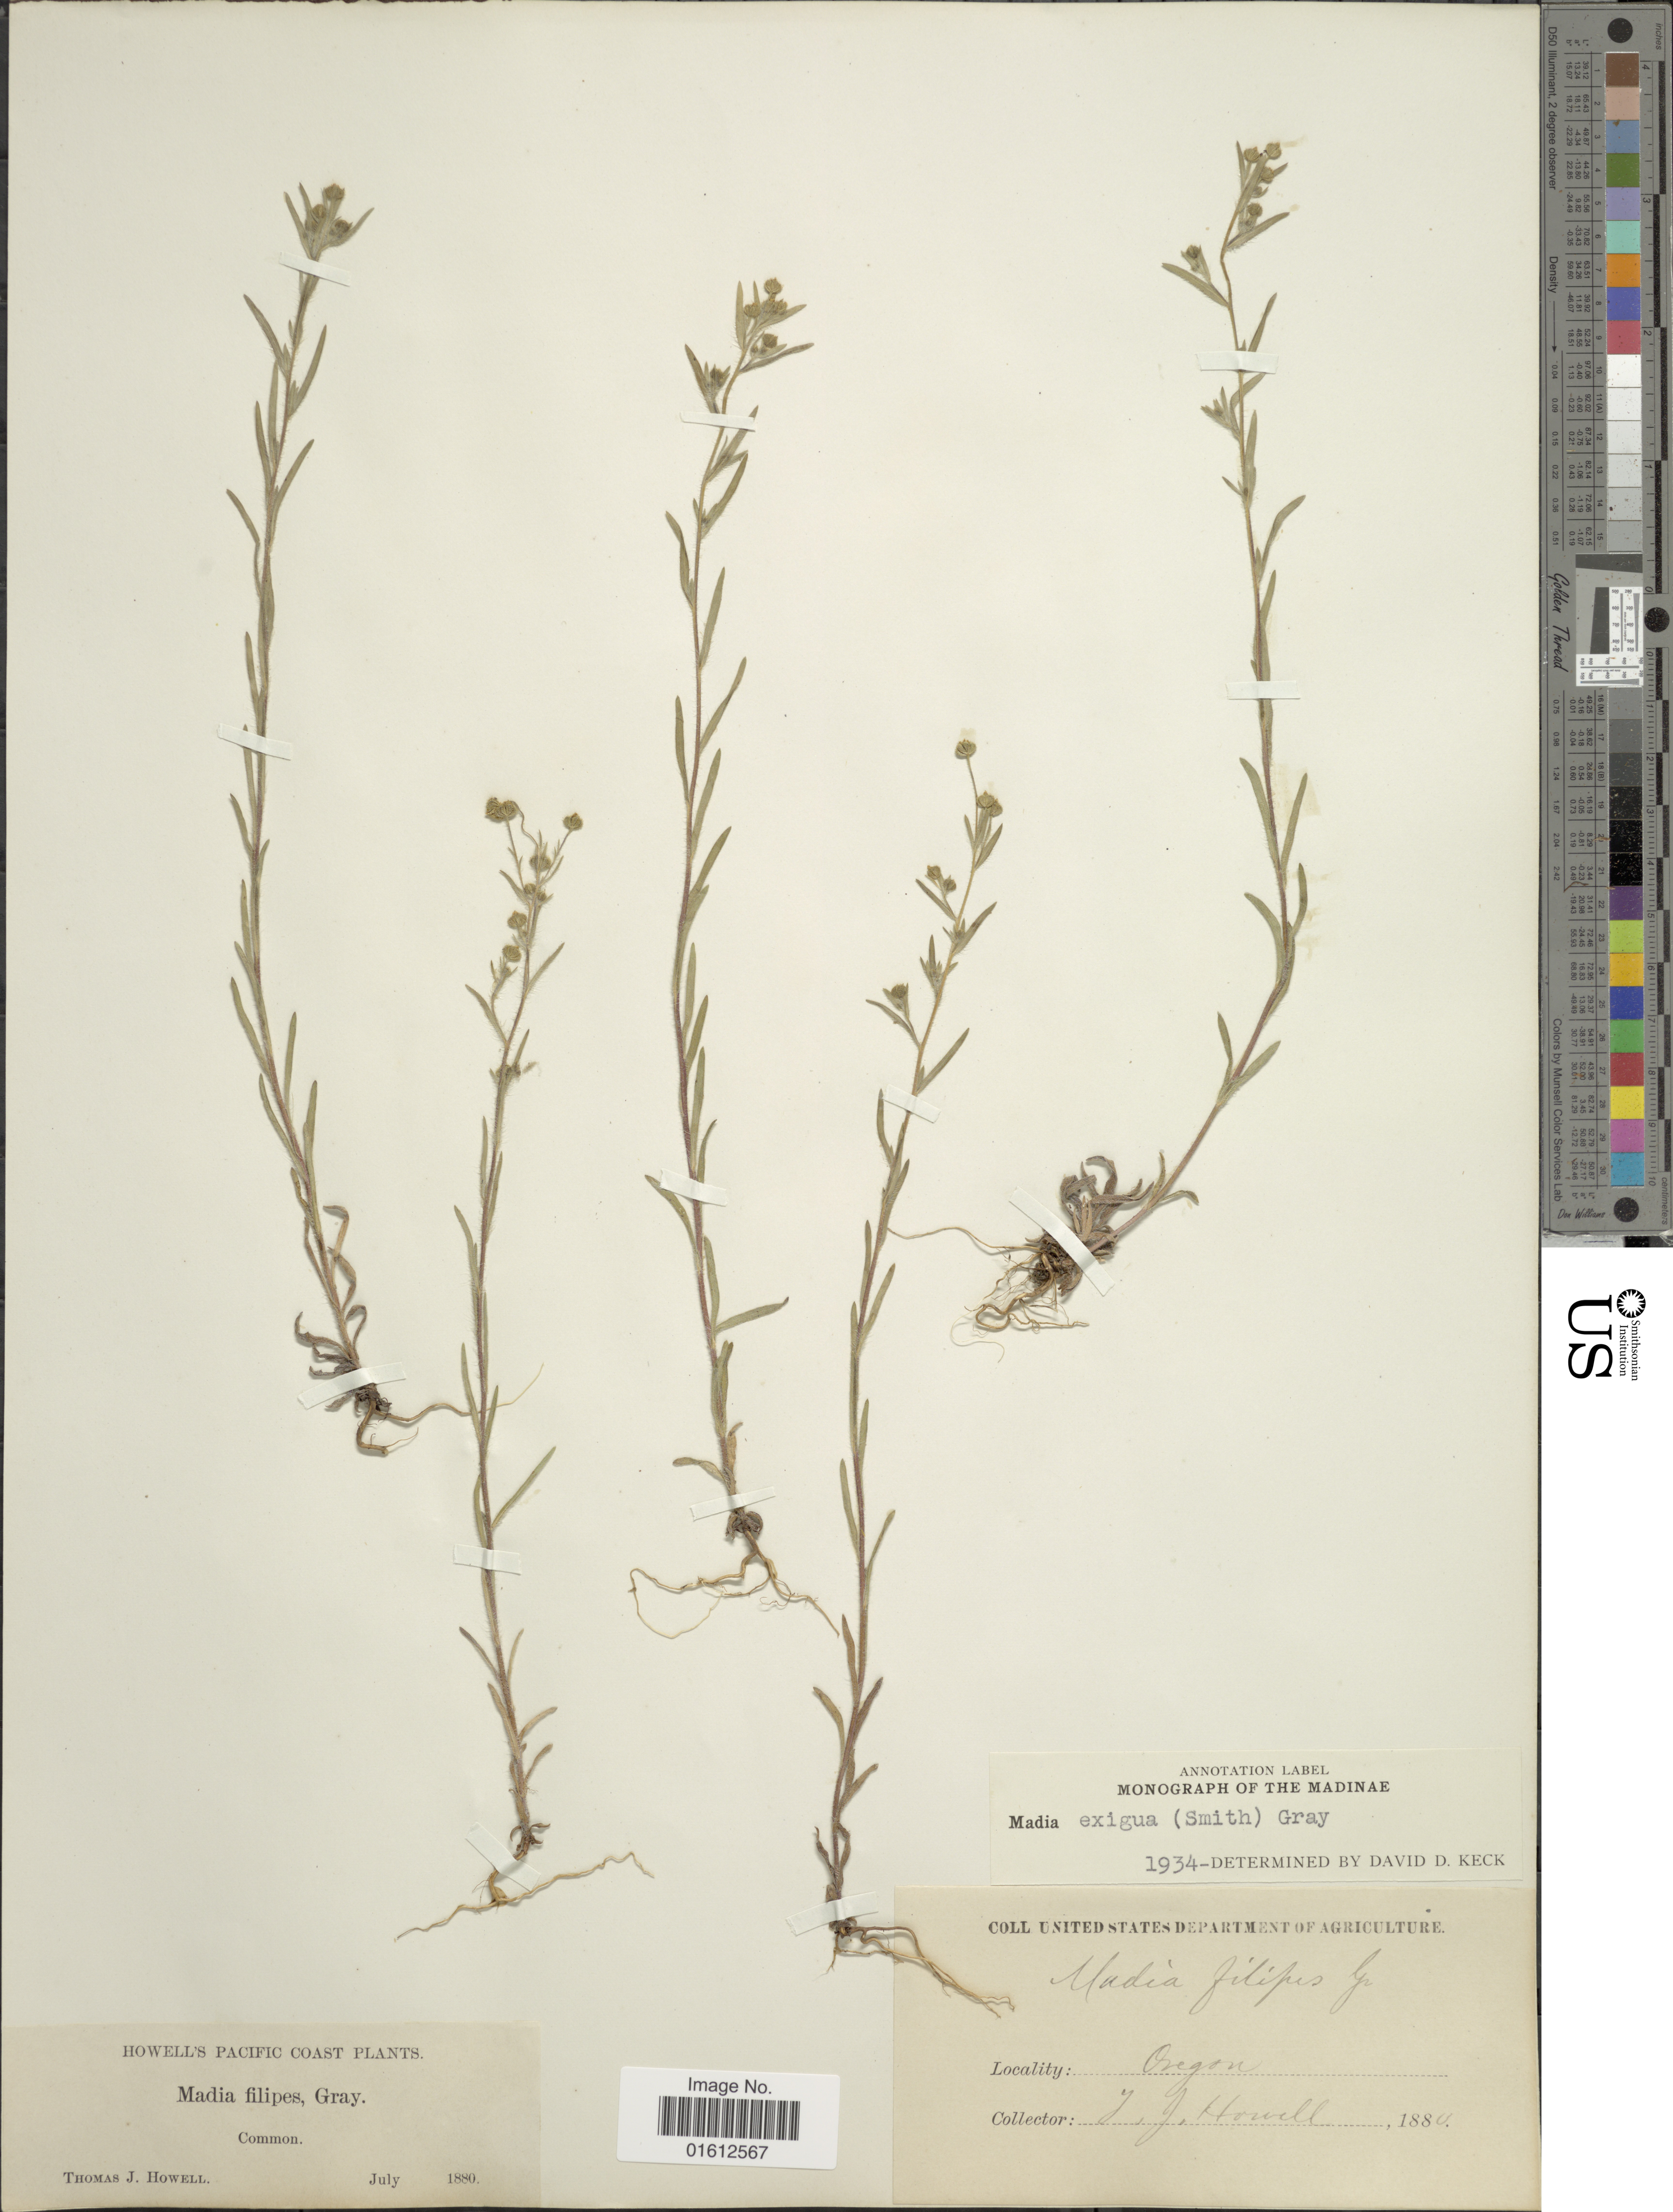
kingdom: Plantae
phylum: Tracheophyta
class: Magnoliopsida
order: Asterales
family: Asteraceae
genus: Madia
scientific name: Madia exigua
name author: (Sm.) A. Gray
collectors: T. J. Howell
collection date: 1880-07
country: United States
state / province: Oregon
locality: Howell's Pacific Coast. Common.